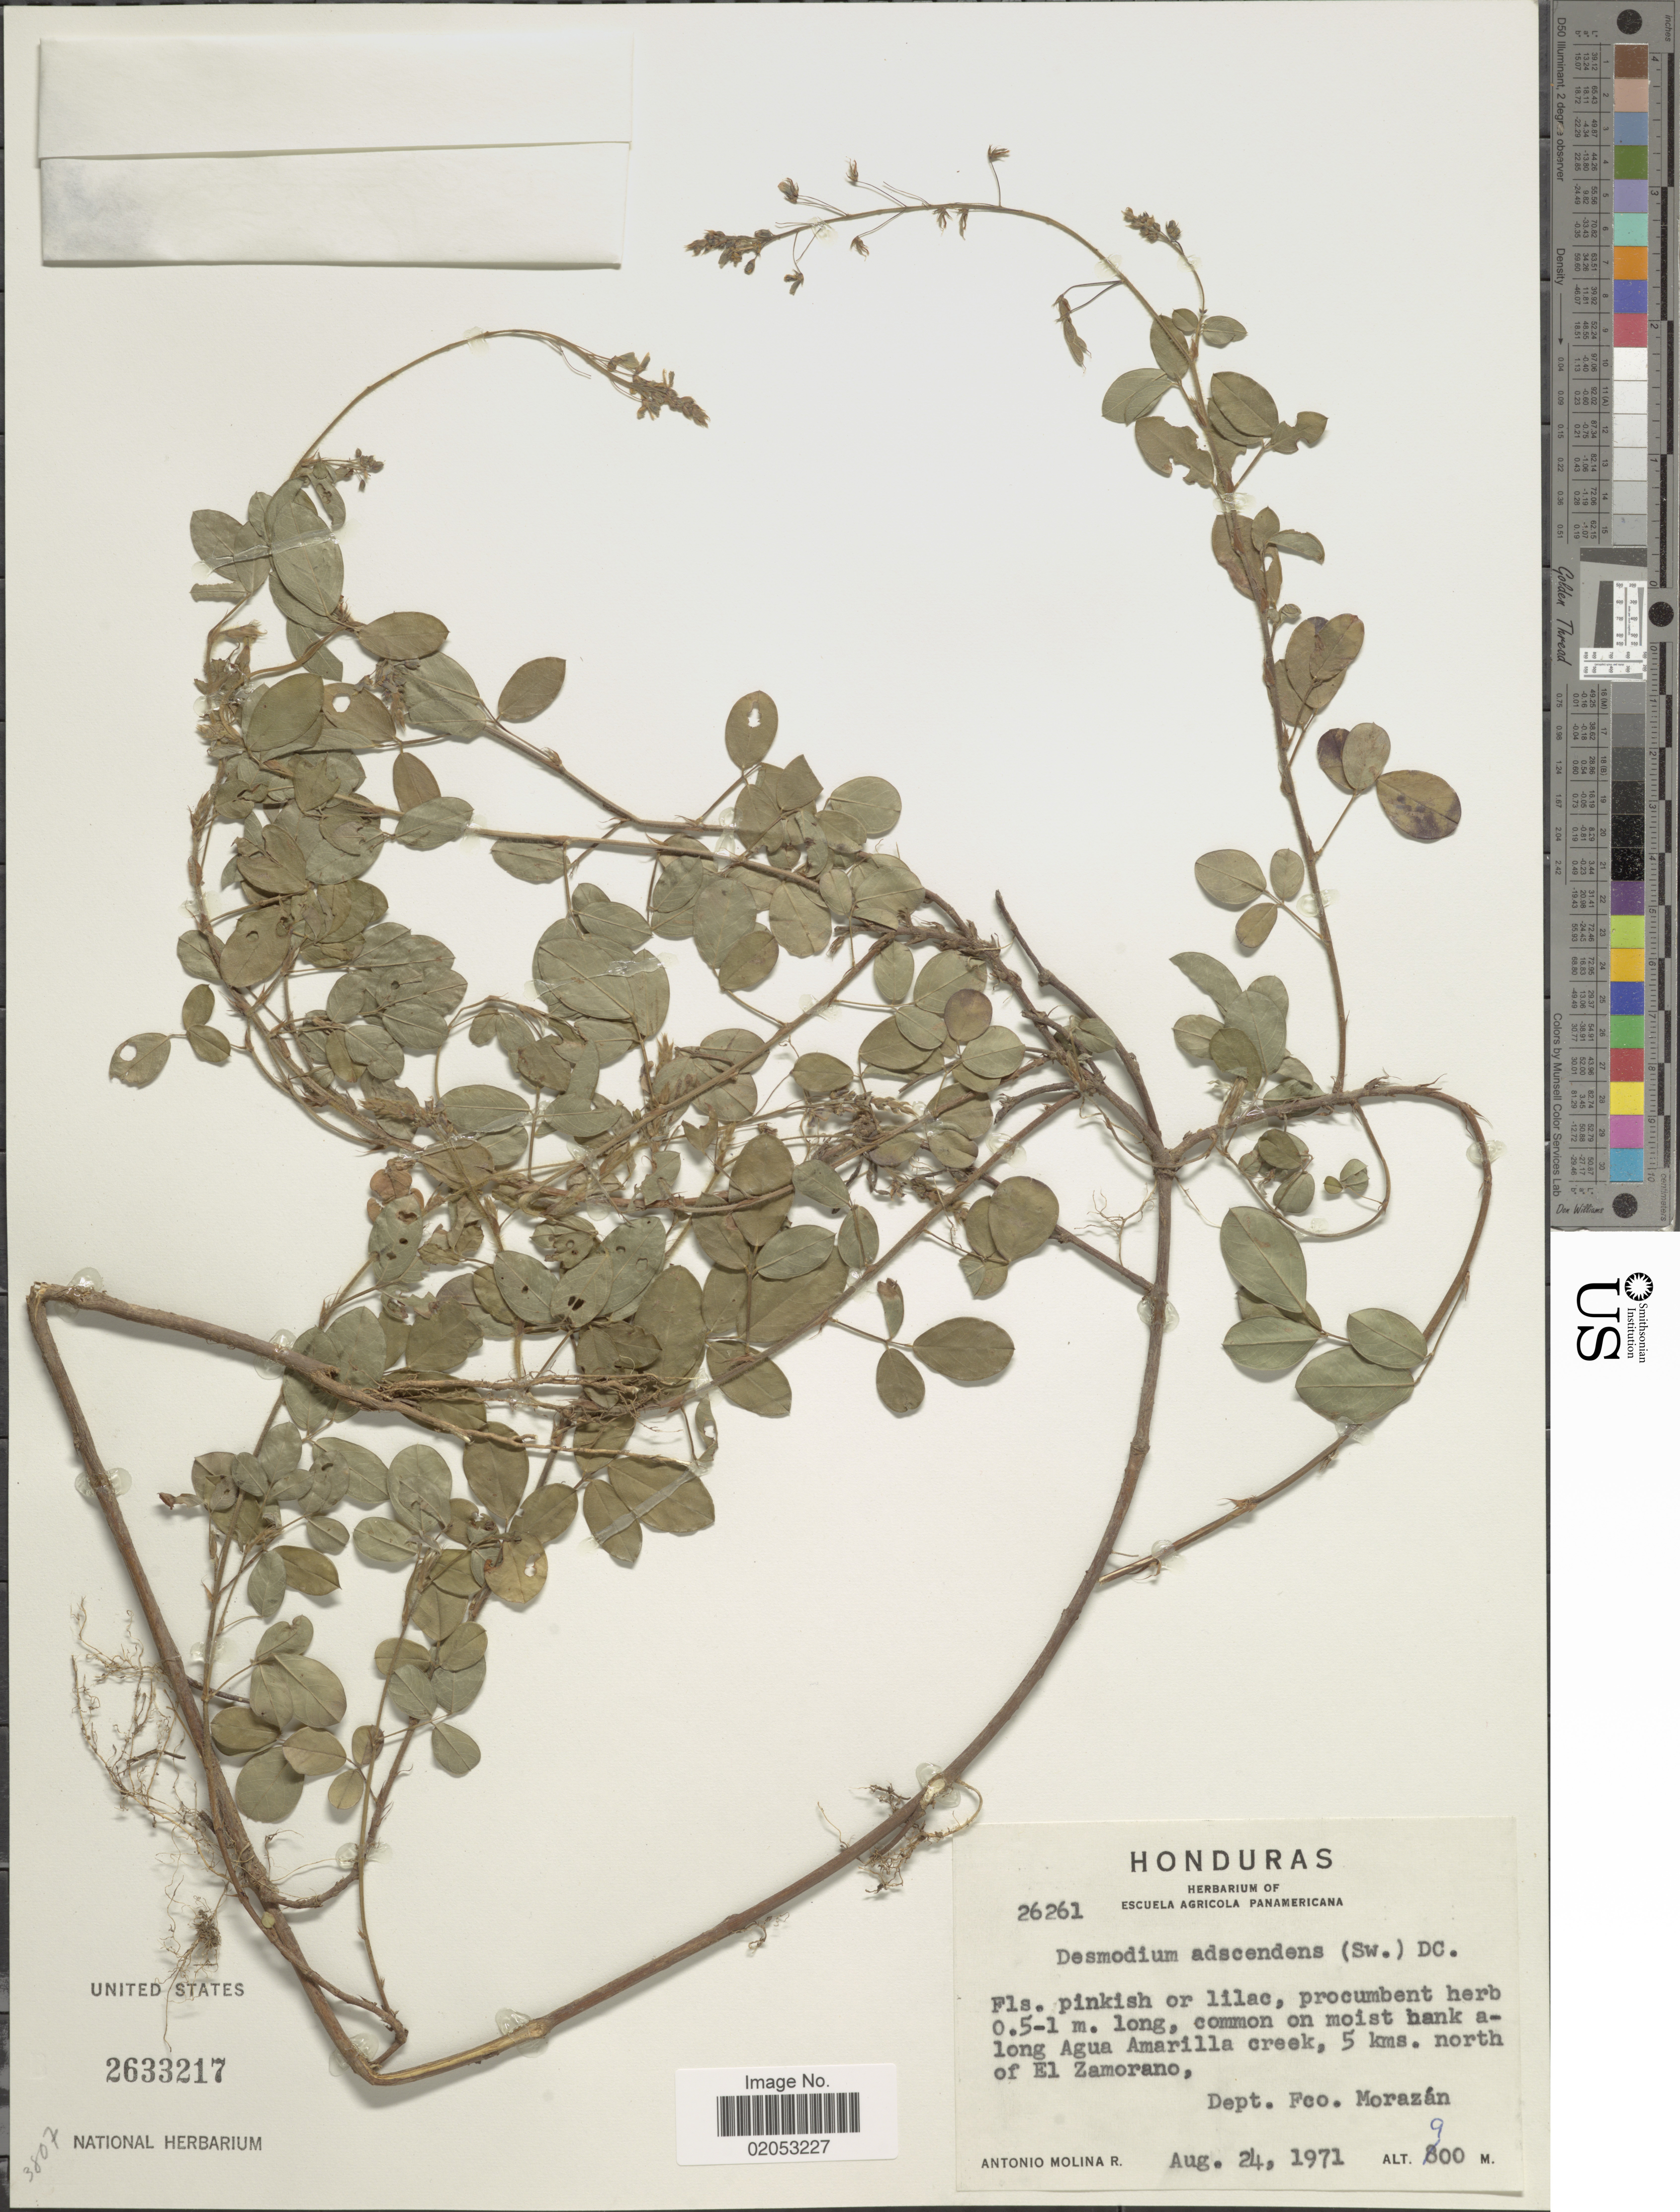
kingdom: Plantae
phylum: Tracheophyta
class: Magnoliopsida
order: Fabales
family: Fabaceae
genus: Grona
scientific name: Grona adscendens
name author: (Sw.) H. Ohashi & K. Ohashi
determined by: Strong, Mark T., (BOT), Smithsonian Institution - National Museum of Natural History (UNITED STATES)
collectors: A. Molina R.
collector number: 26261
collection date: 1971-08-24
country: Honduras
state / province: Fco. Morazán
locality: Along Agua Amarilla Creek, 5 kms north of El Zamorano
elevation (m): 900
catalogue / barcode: US 2633217